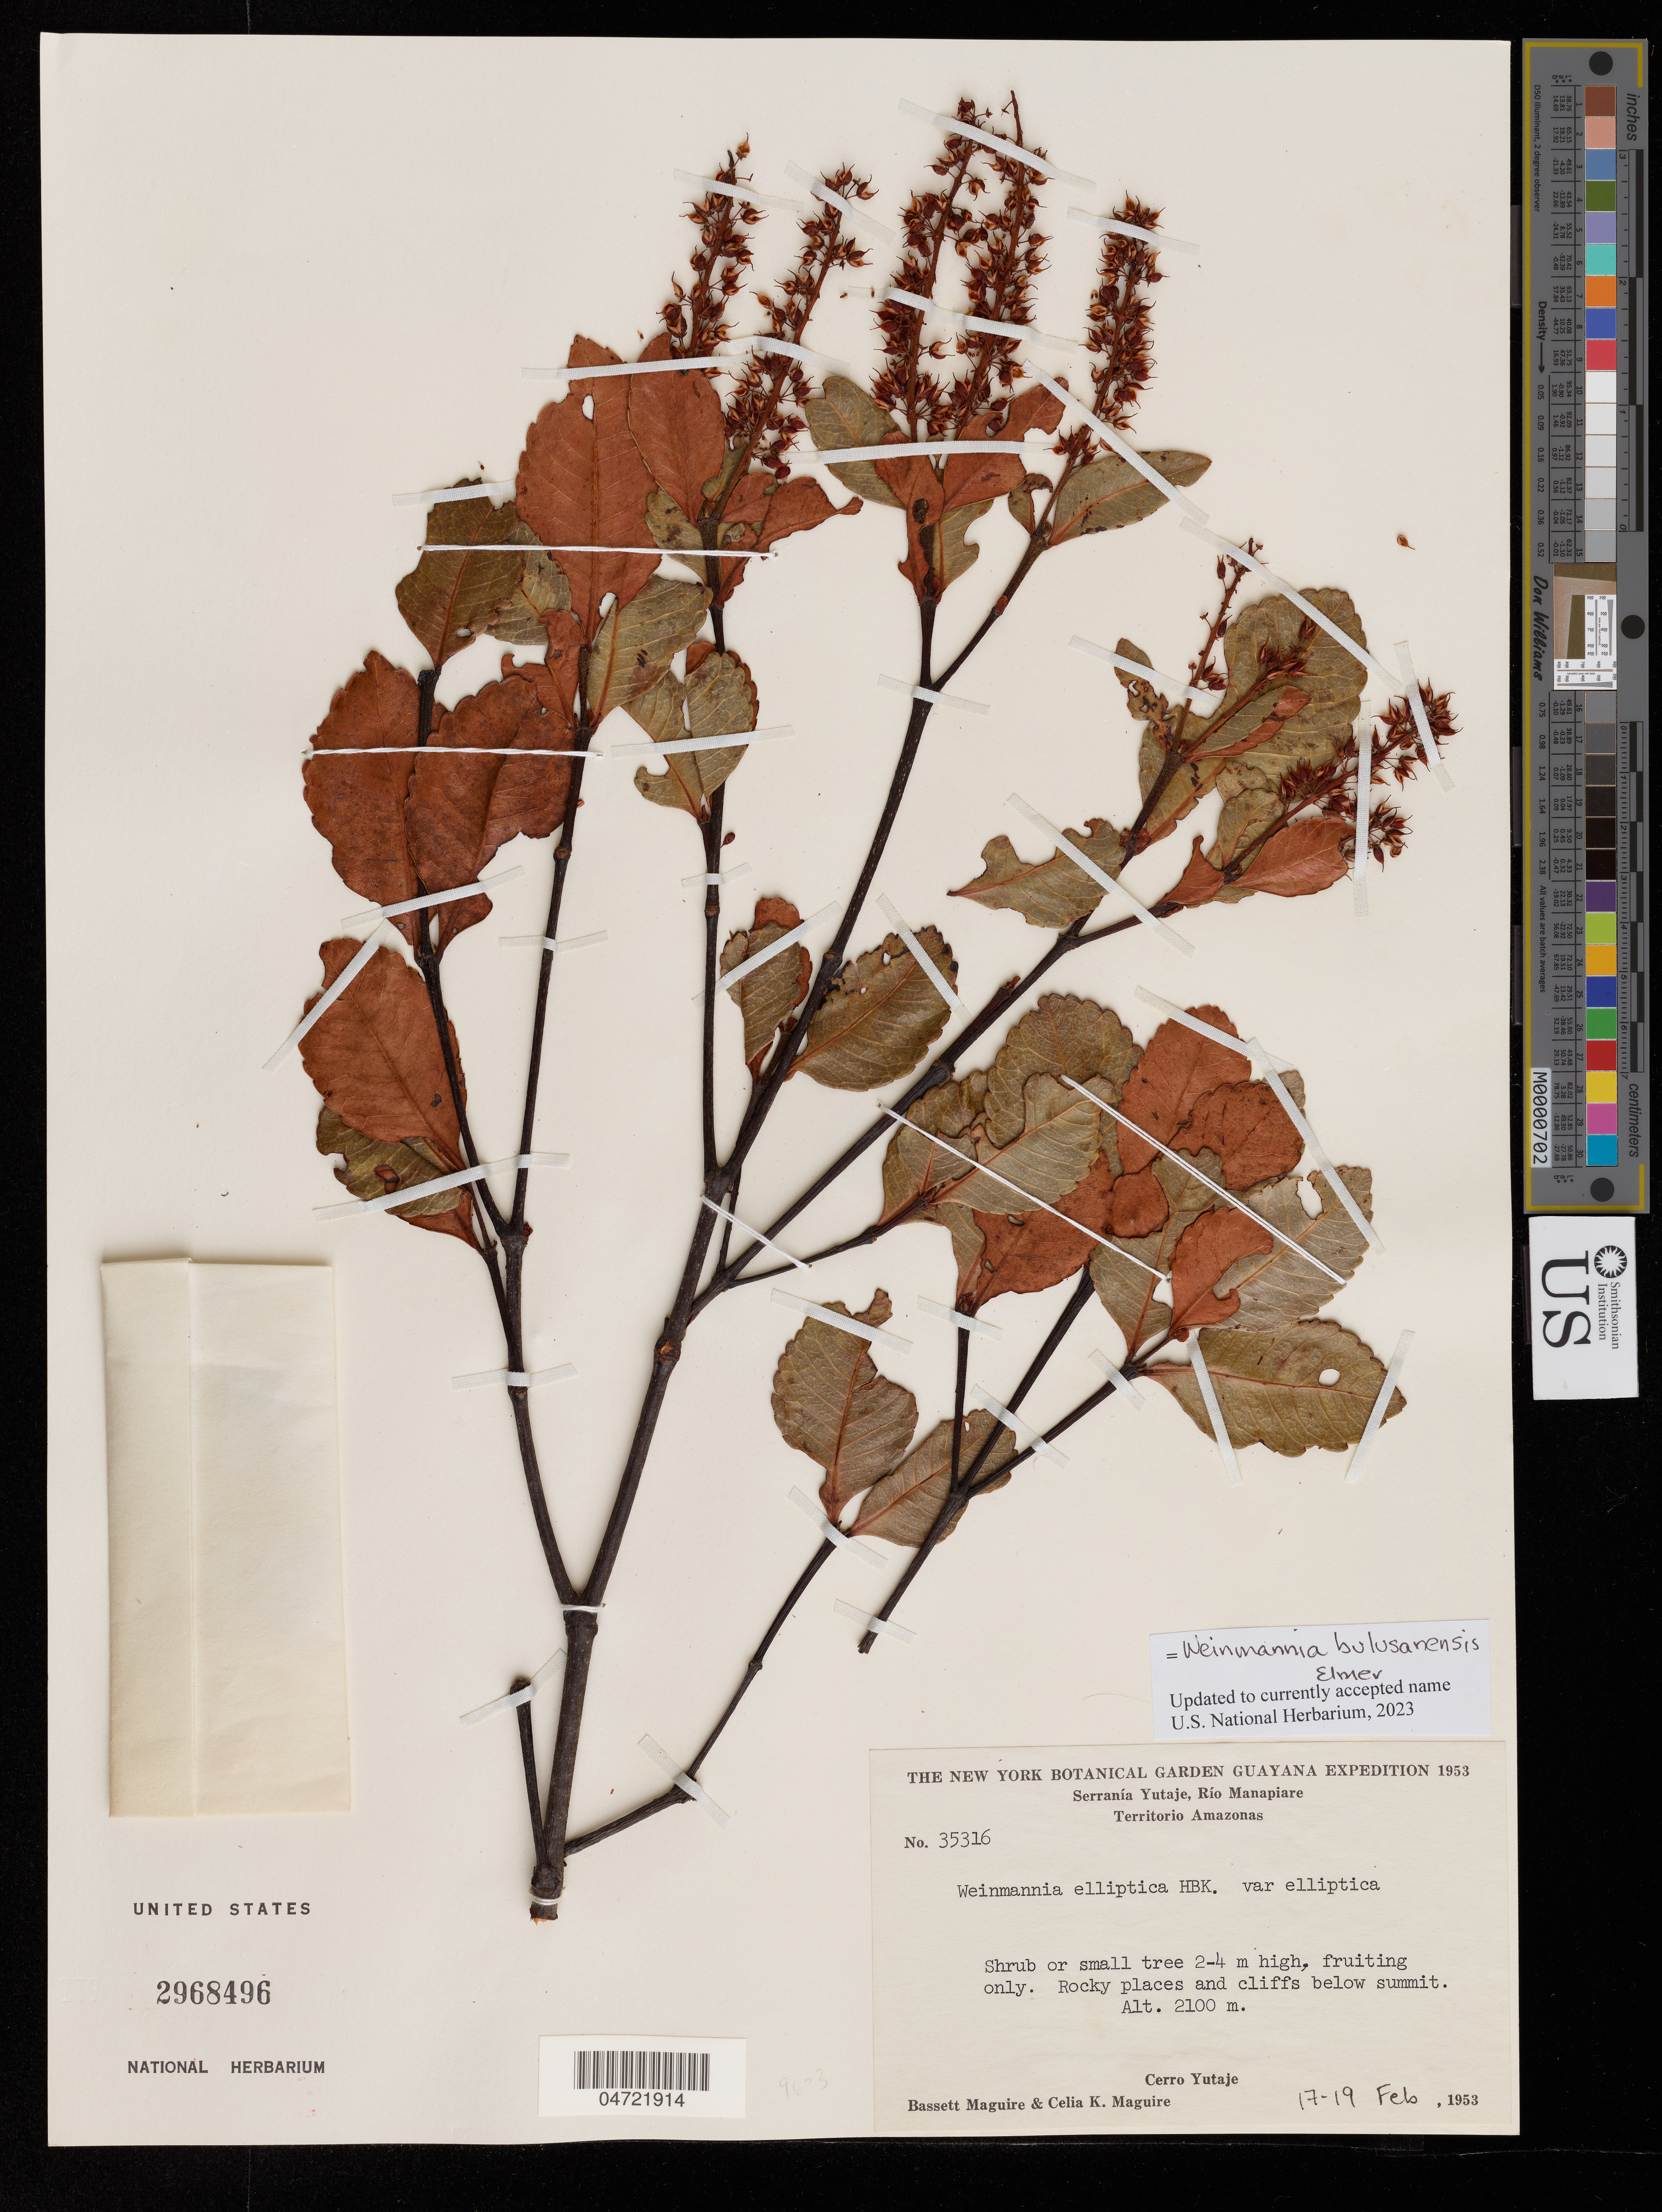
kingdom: Plantae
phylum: Tracheophyta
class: Magnoliopsida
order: Oxalidales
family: Cunoniaceae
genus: Weinmannia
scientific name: Weinmannia bulusanensis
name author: Elmer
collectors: B. Maguire & C. K. Maguire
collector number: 35316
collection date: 1953-02-17/1953-02-19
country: Venezuela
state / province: Amazonas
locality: Serranía Yutaje, Río Manapiare, Cerro Yutaje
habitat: Rocky places and cliffs below summit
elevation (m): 2100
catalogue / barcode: US 2968496